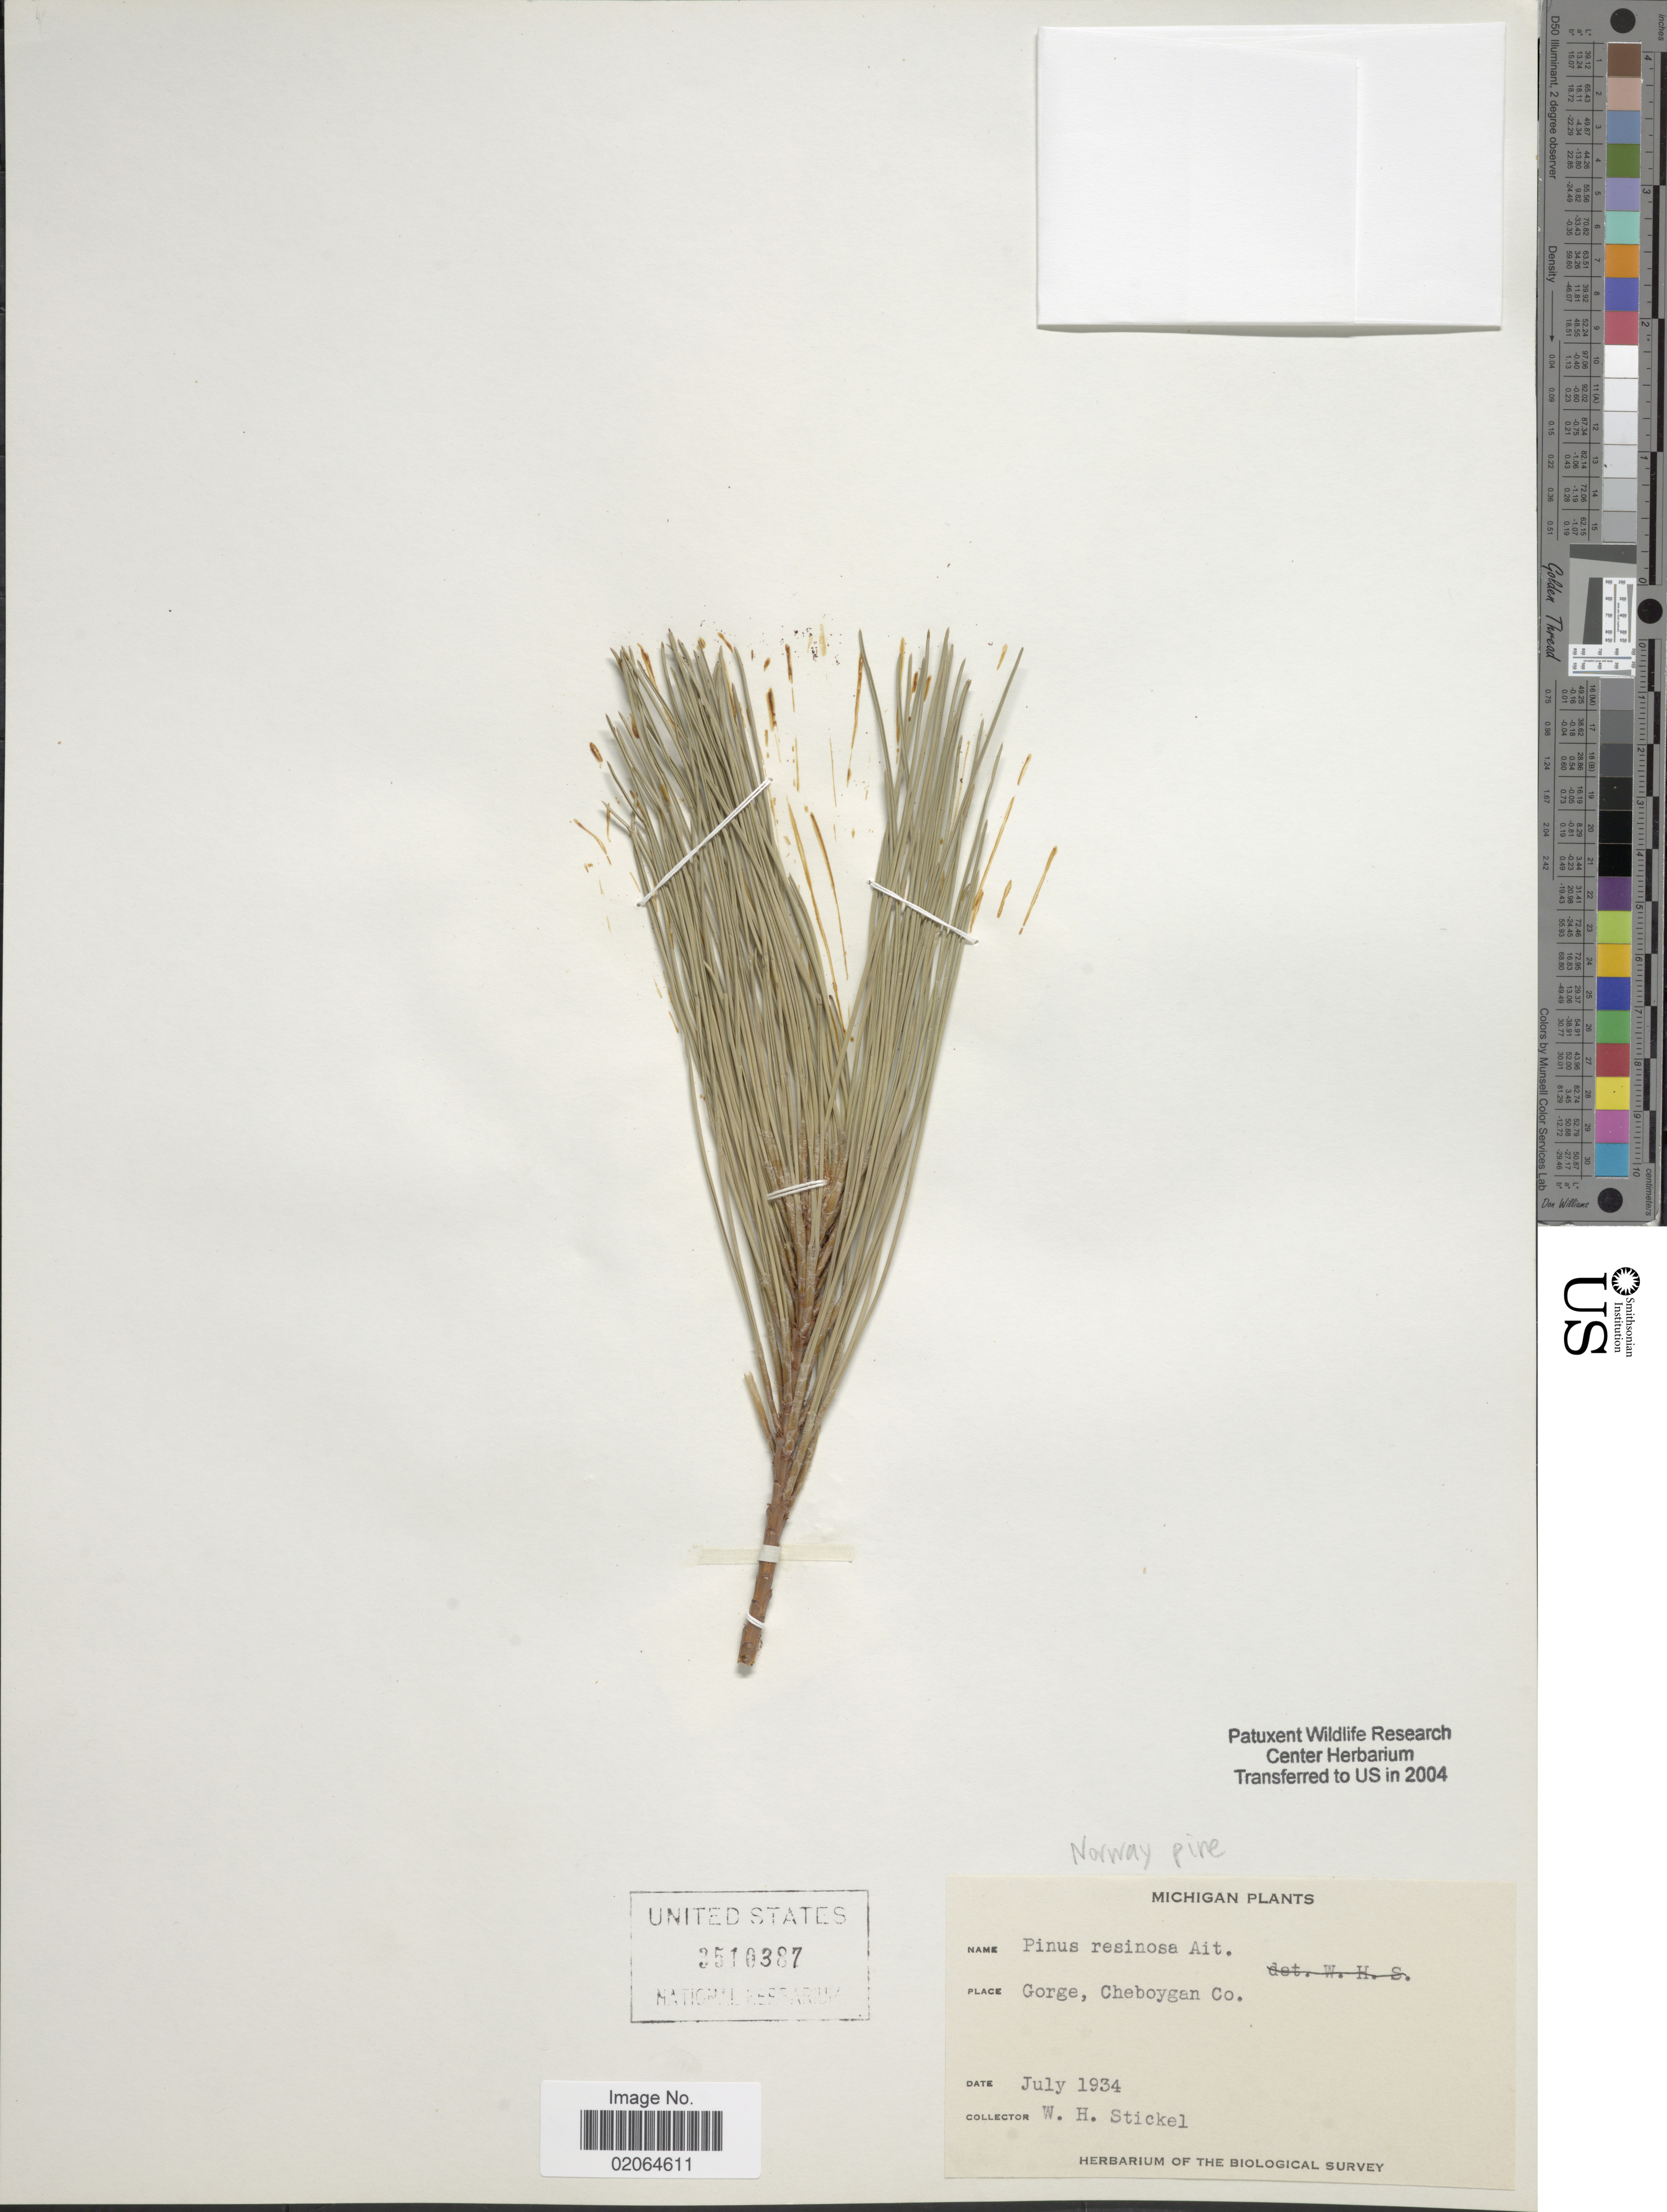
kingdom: Plantae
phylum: Tracheophyta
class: Pinopsida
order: Pinales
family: Pinaceae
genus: Pinus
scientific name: Pinus resinosa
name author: Aiton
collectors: W. Stickel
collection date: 1934-07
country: United States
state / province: Michigan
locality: Gorge, Cheboygan Co.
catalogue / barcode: US 3510387